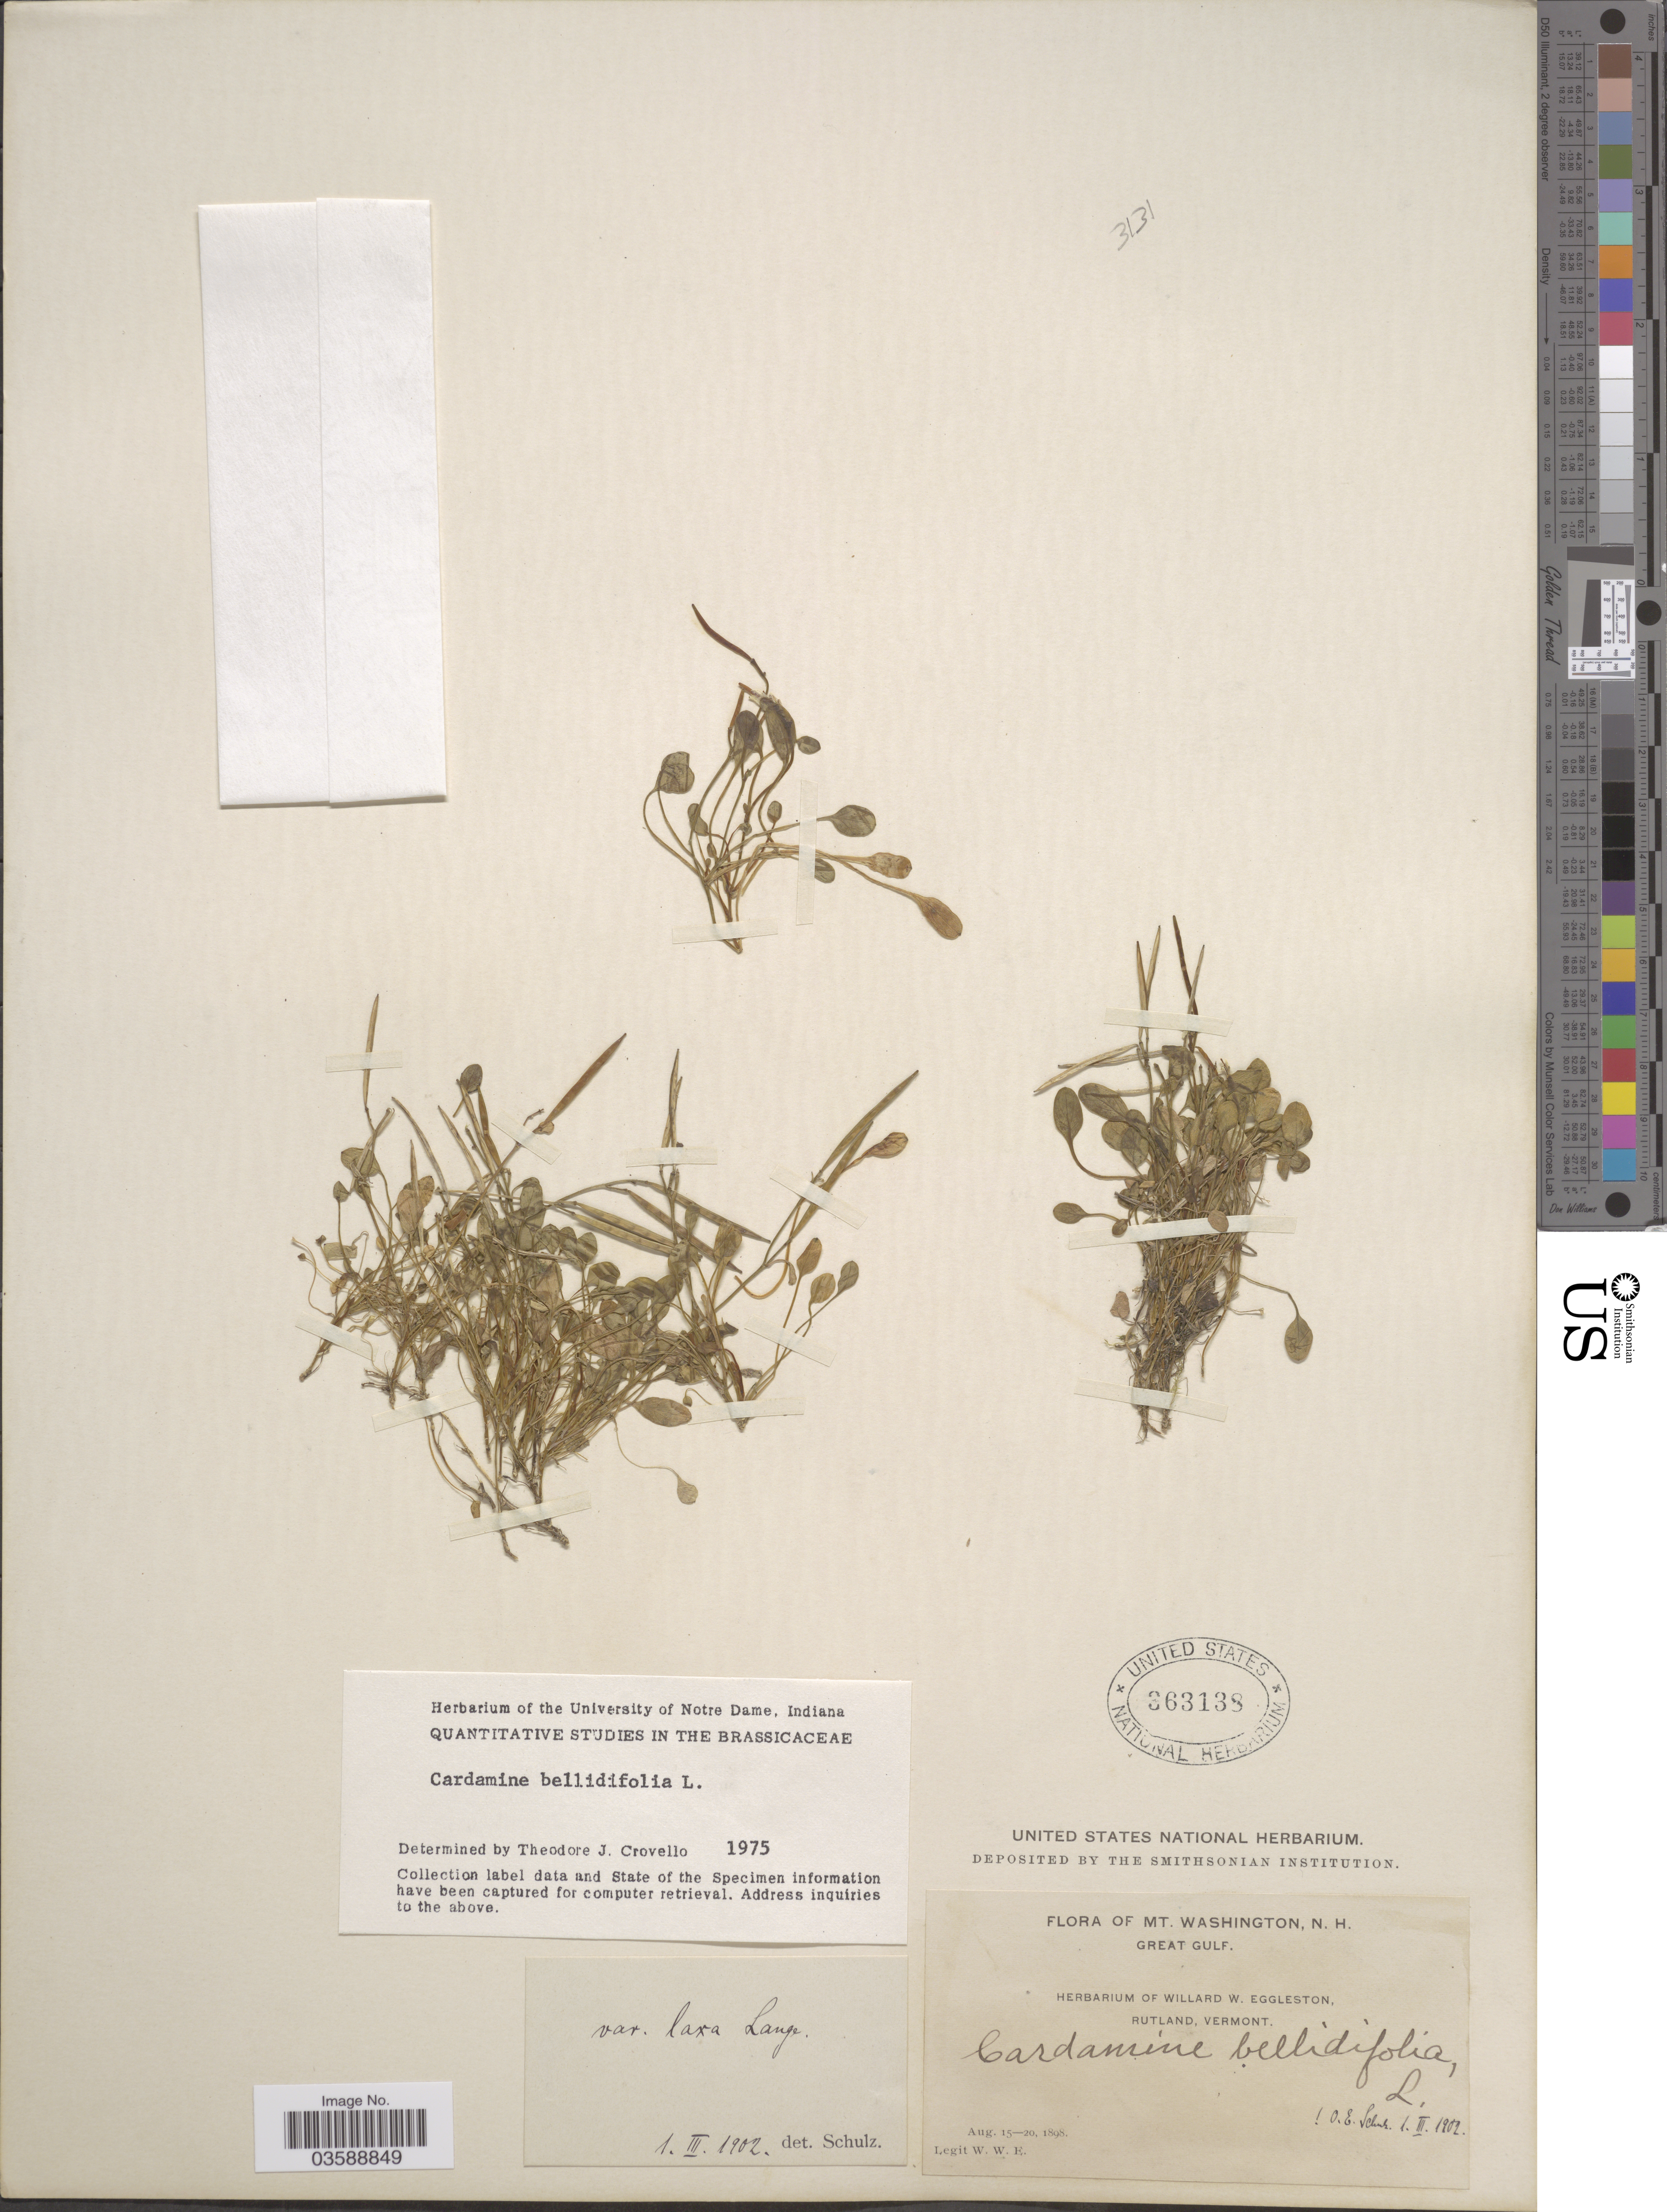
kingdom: Plantae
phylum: Tracheophyta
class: Magnoliopsida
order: Brassicales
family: Brassicaceae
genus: Cardamine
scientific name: Cardamine bellidifolia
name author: L.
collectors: W. W. Eggleston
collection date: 1898-08-15/1898-08-20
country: United States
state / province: New Hampshire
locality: Mt. Washington. Great Gulf.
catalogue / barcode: US 363138